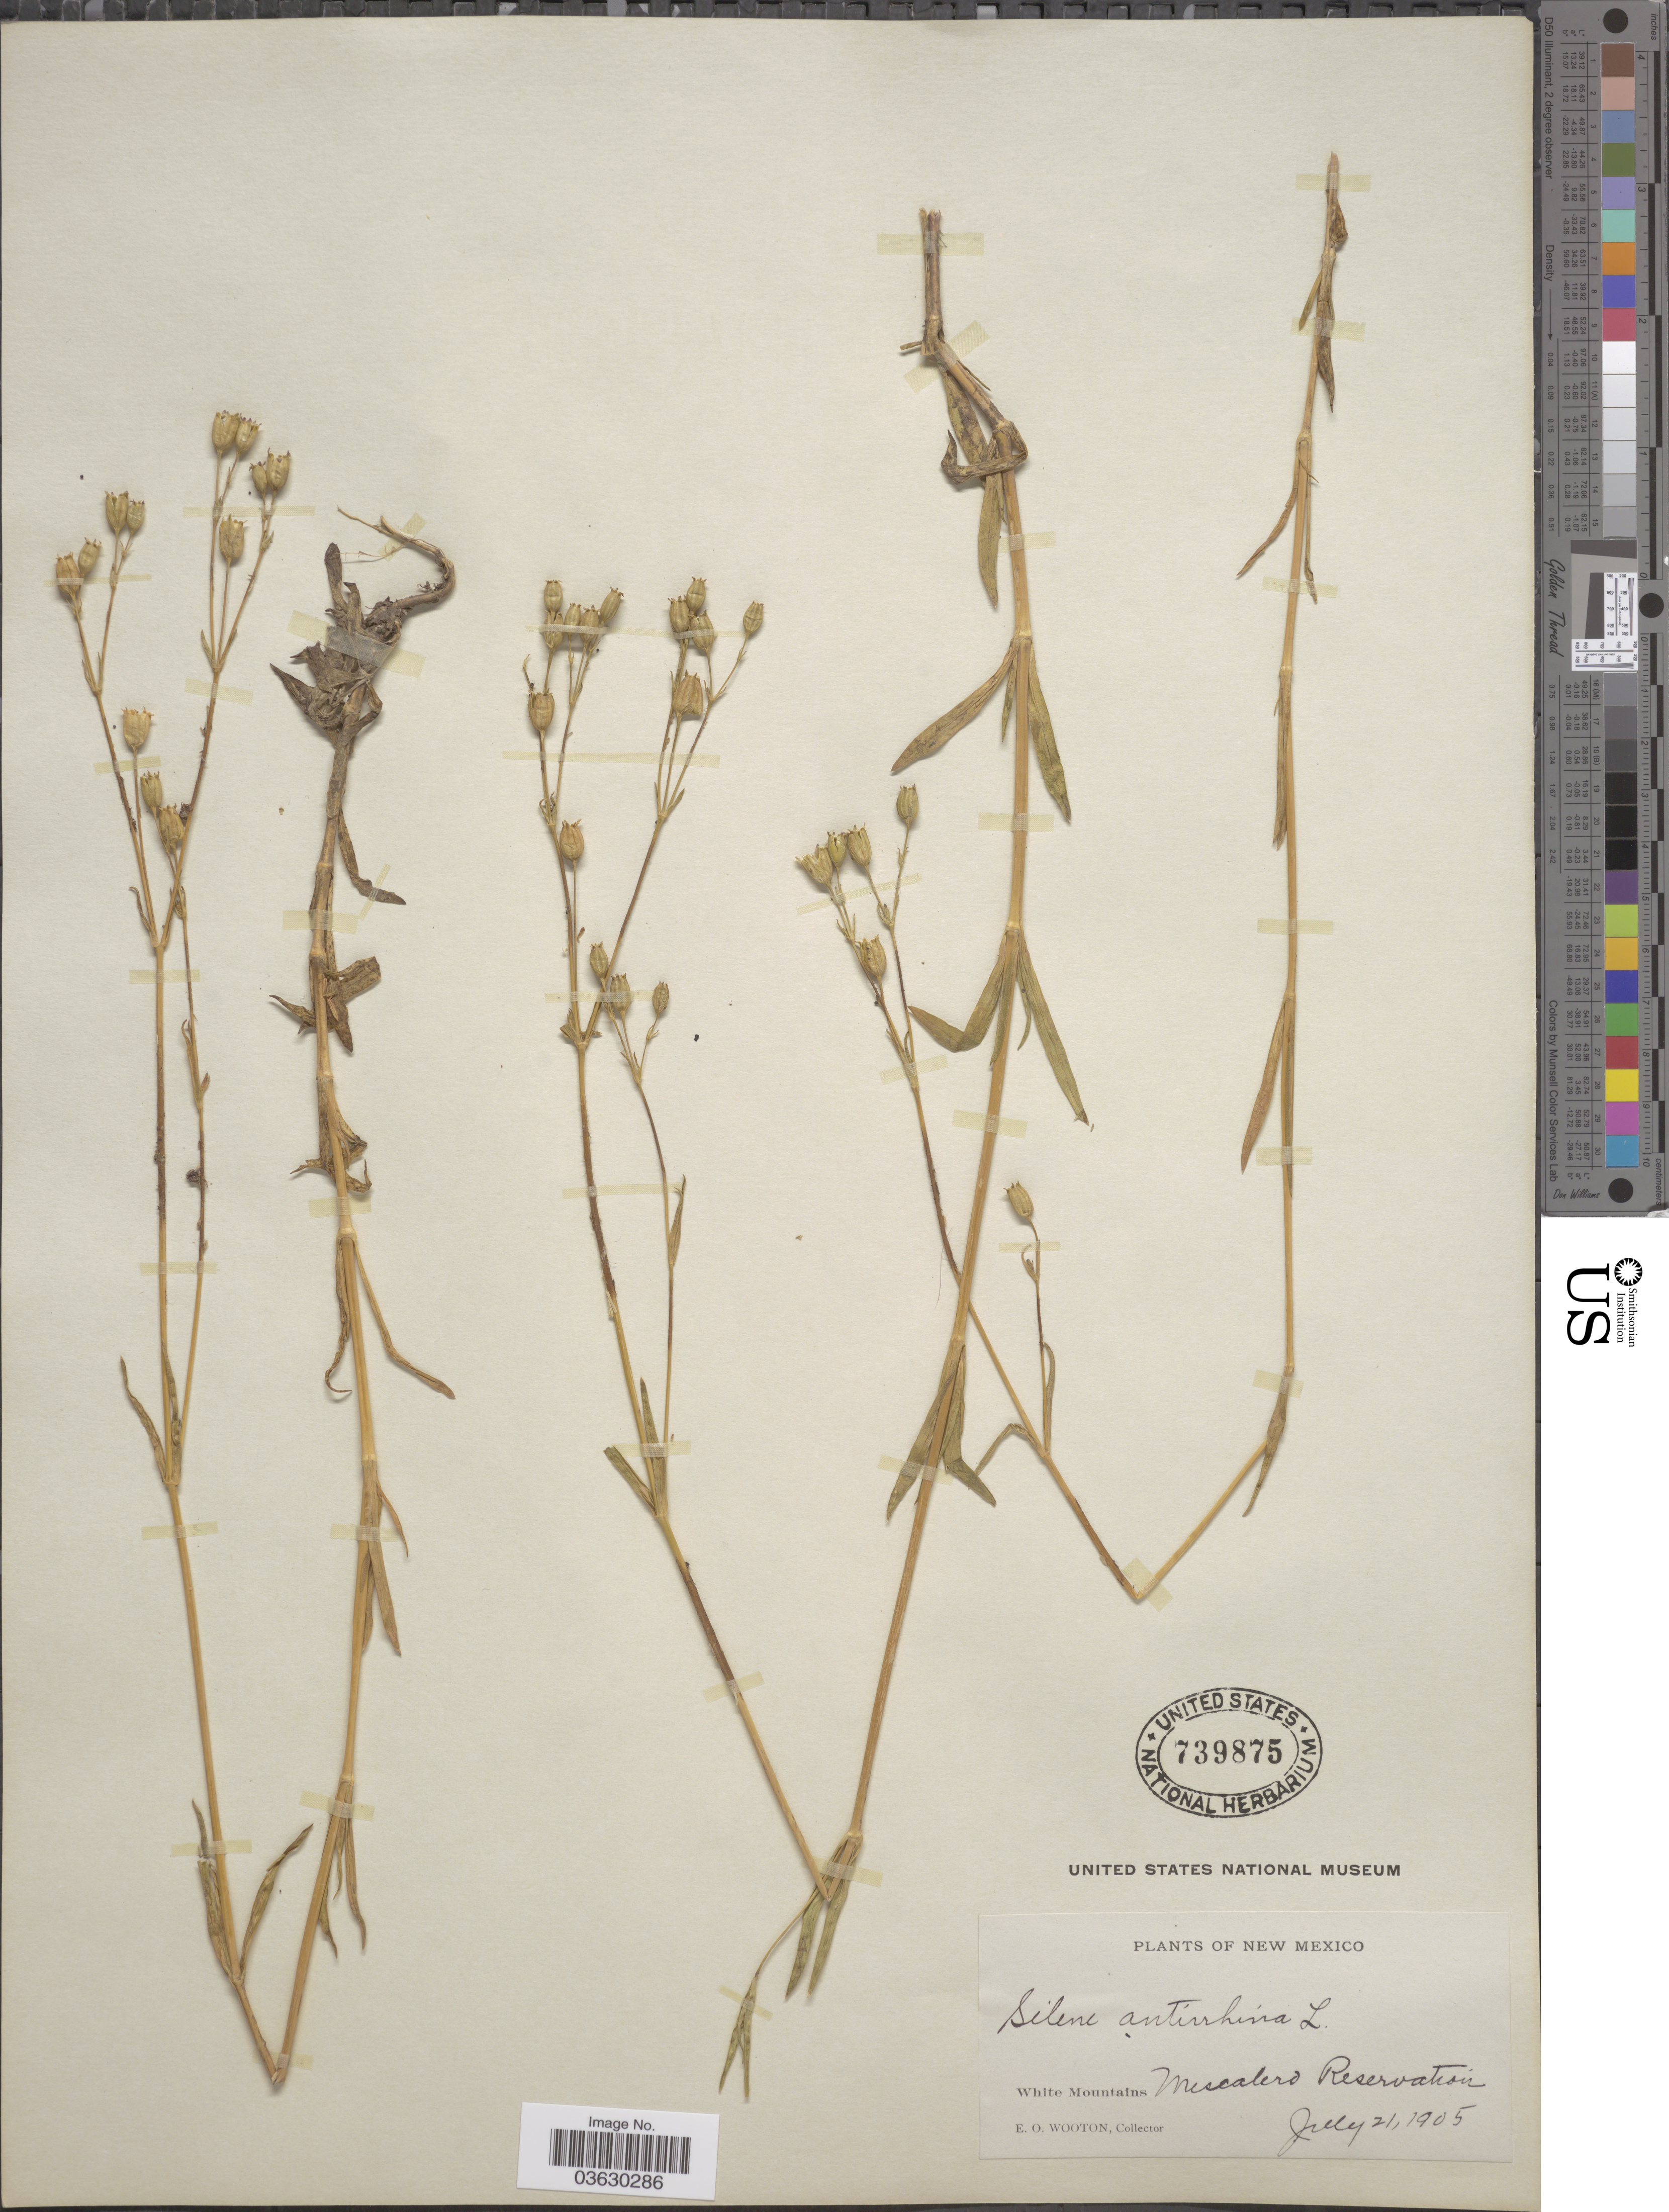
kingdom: Plantae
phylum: Tracheophyta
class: Magnoliopsida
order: Caryophyllales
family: Caryophyllaceae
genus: Silene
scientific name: Silene antirrhina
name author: L.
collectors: E. O. Wooton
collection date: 1905-07-21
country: United States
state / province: New Mexico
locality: White Mountains. Mescalero Reservation.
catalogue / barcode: US 739875